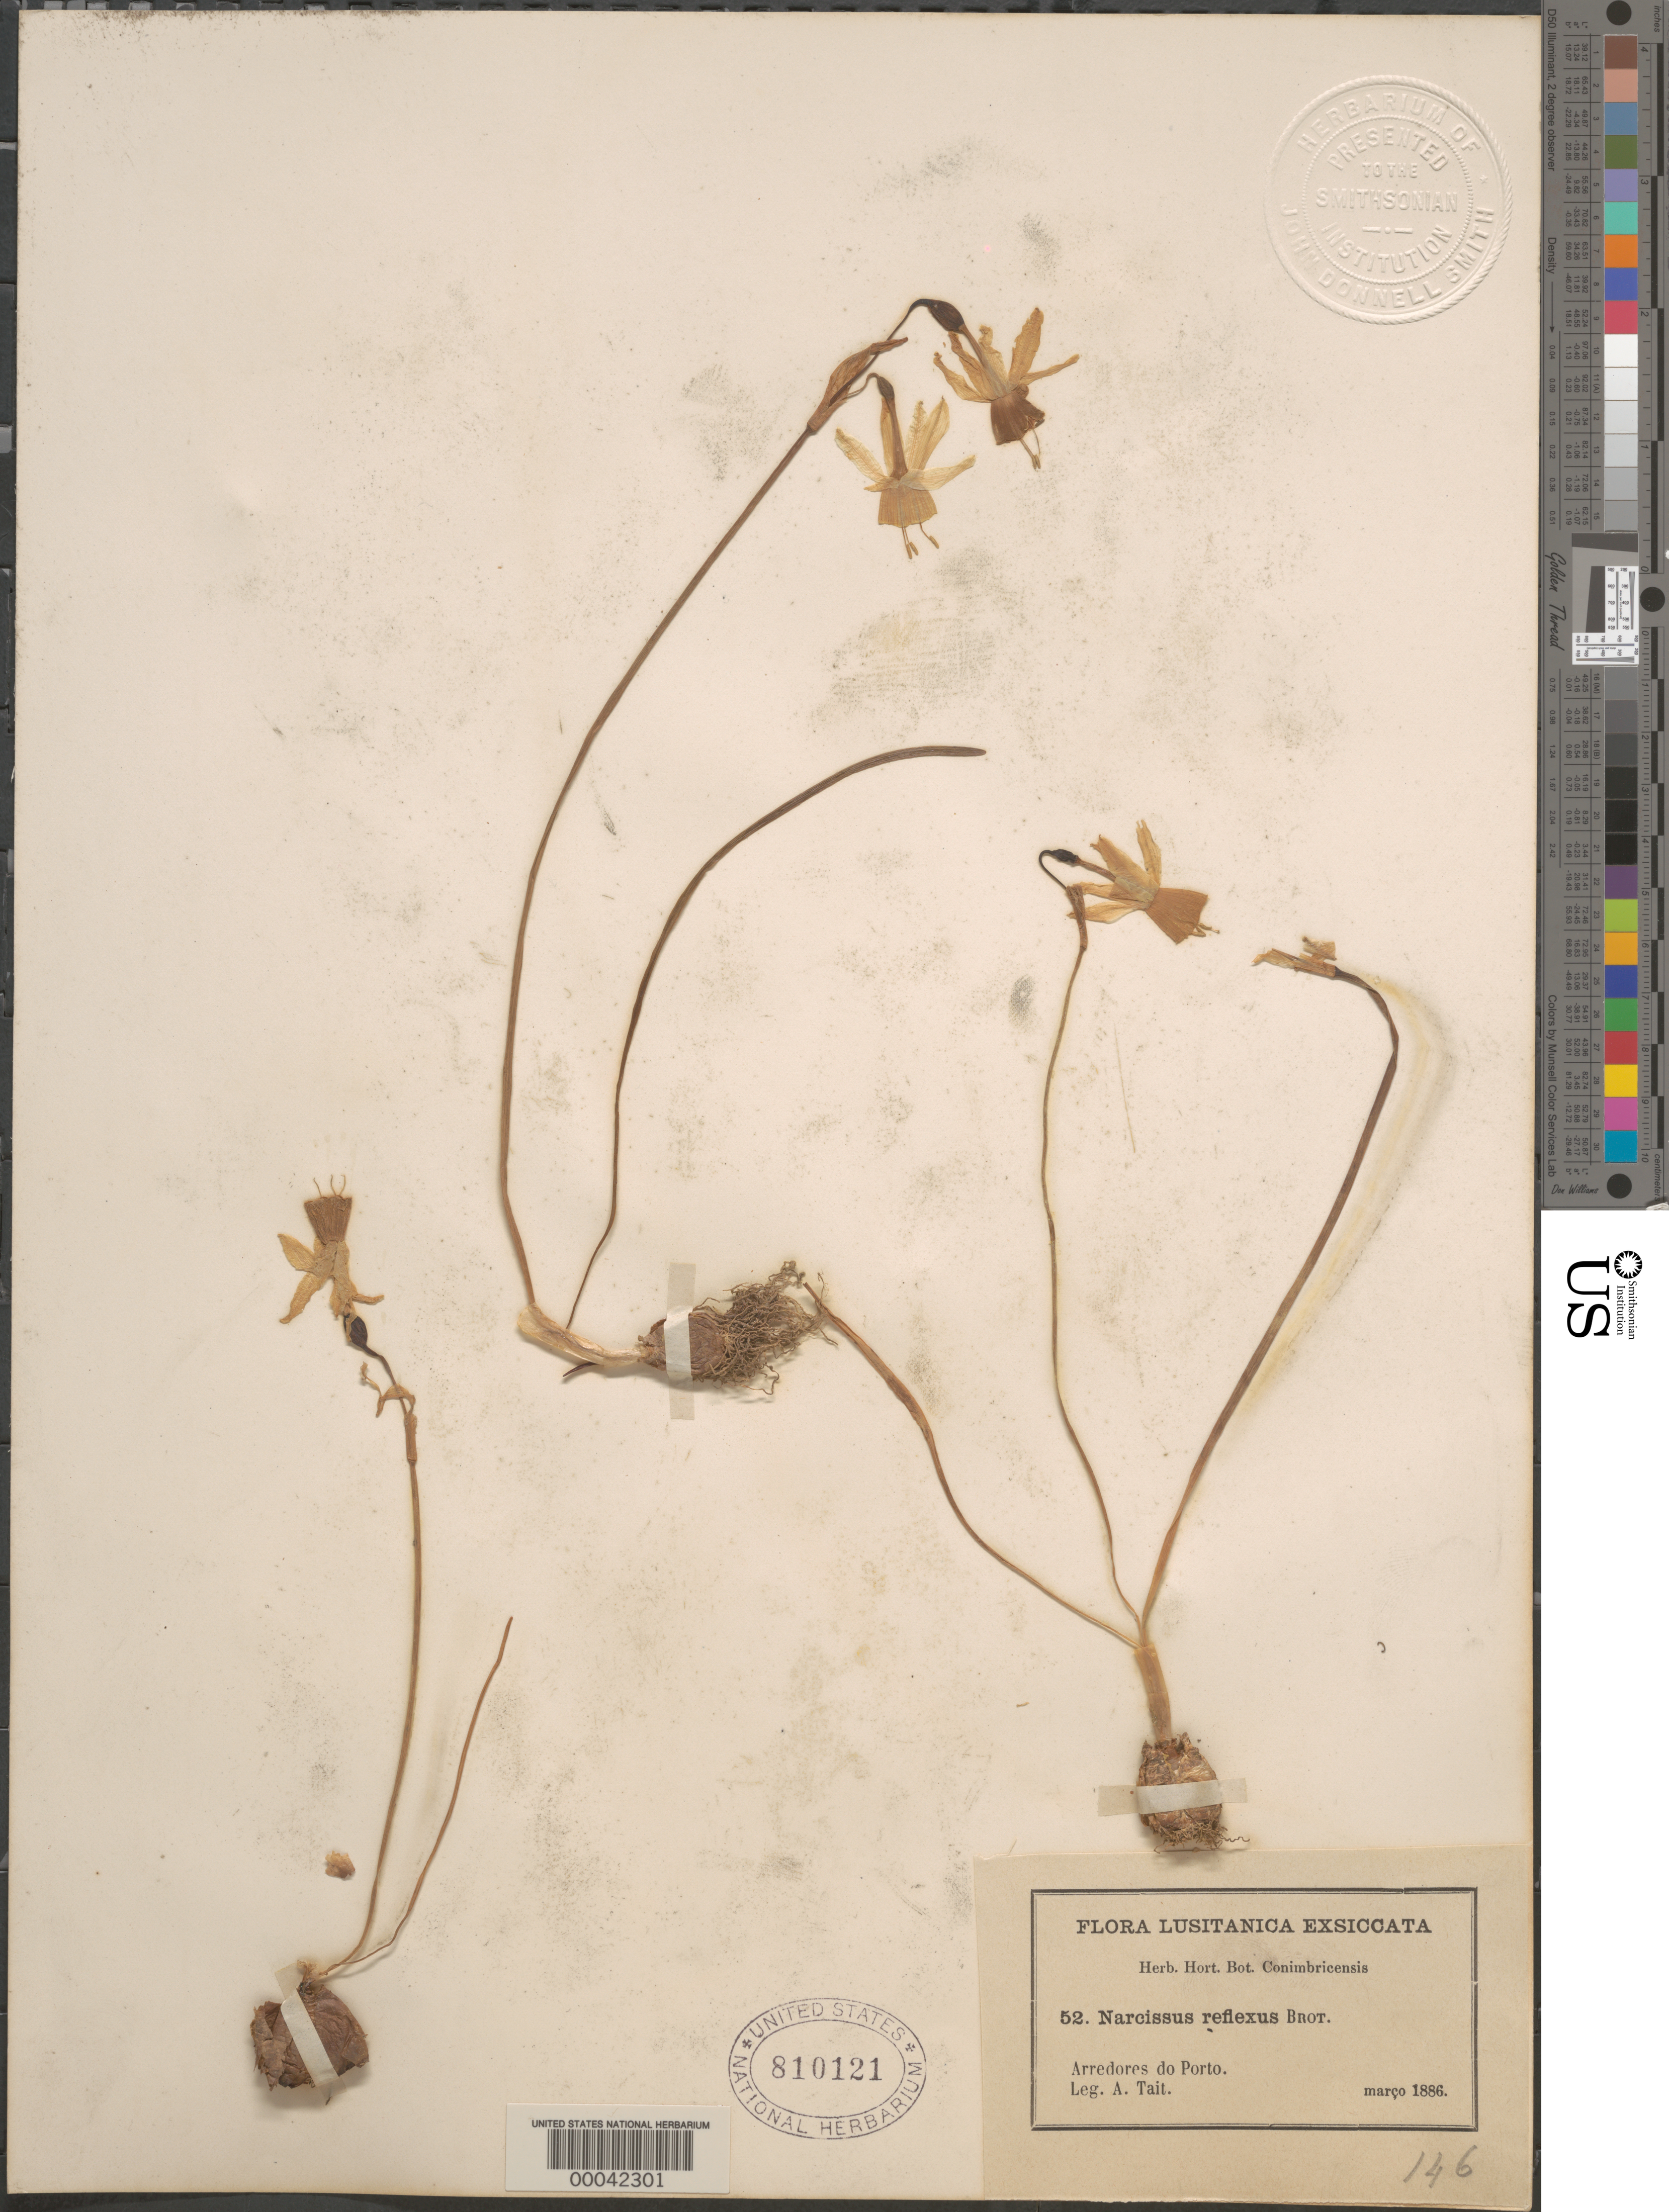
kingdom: Plantae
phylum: Tracheophyta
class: Liliopsida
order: Asparagales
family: Amaryllidaceae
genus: Narcissus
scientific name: Narcissus reflexus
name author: Brot.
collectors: A. Tait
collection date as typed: Mar 1886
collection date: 1886-03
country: Portugal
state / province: Porto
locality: Arredores do porto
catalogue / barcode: US 810121